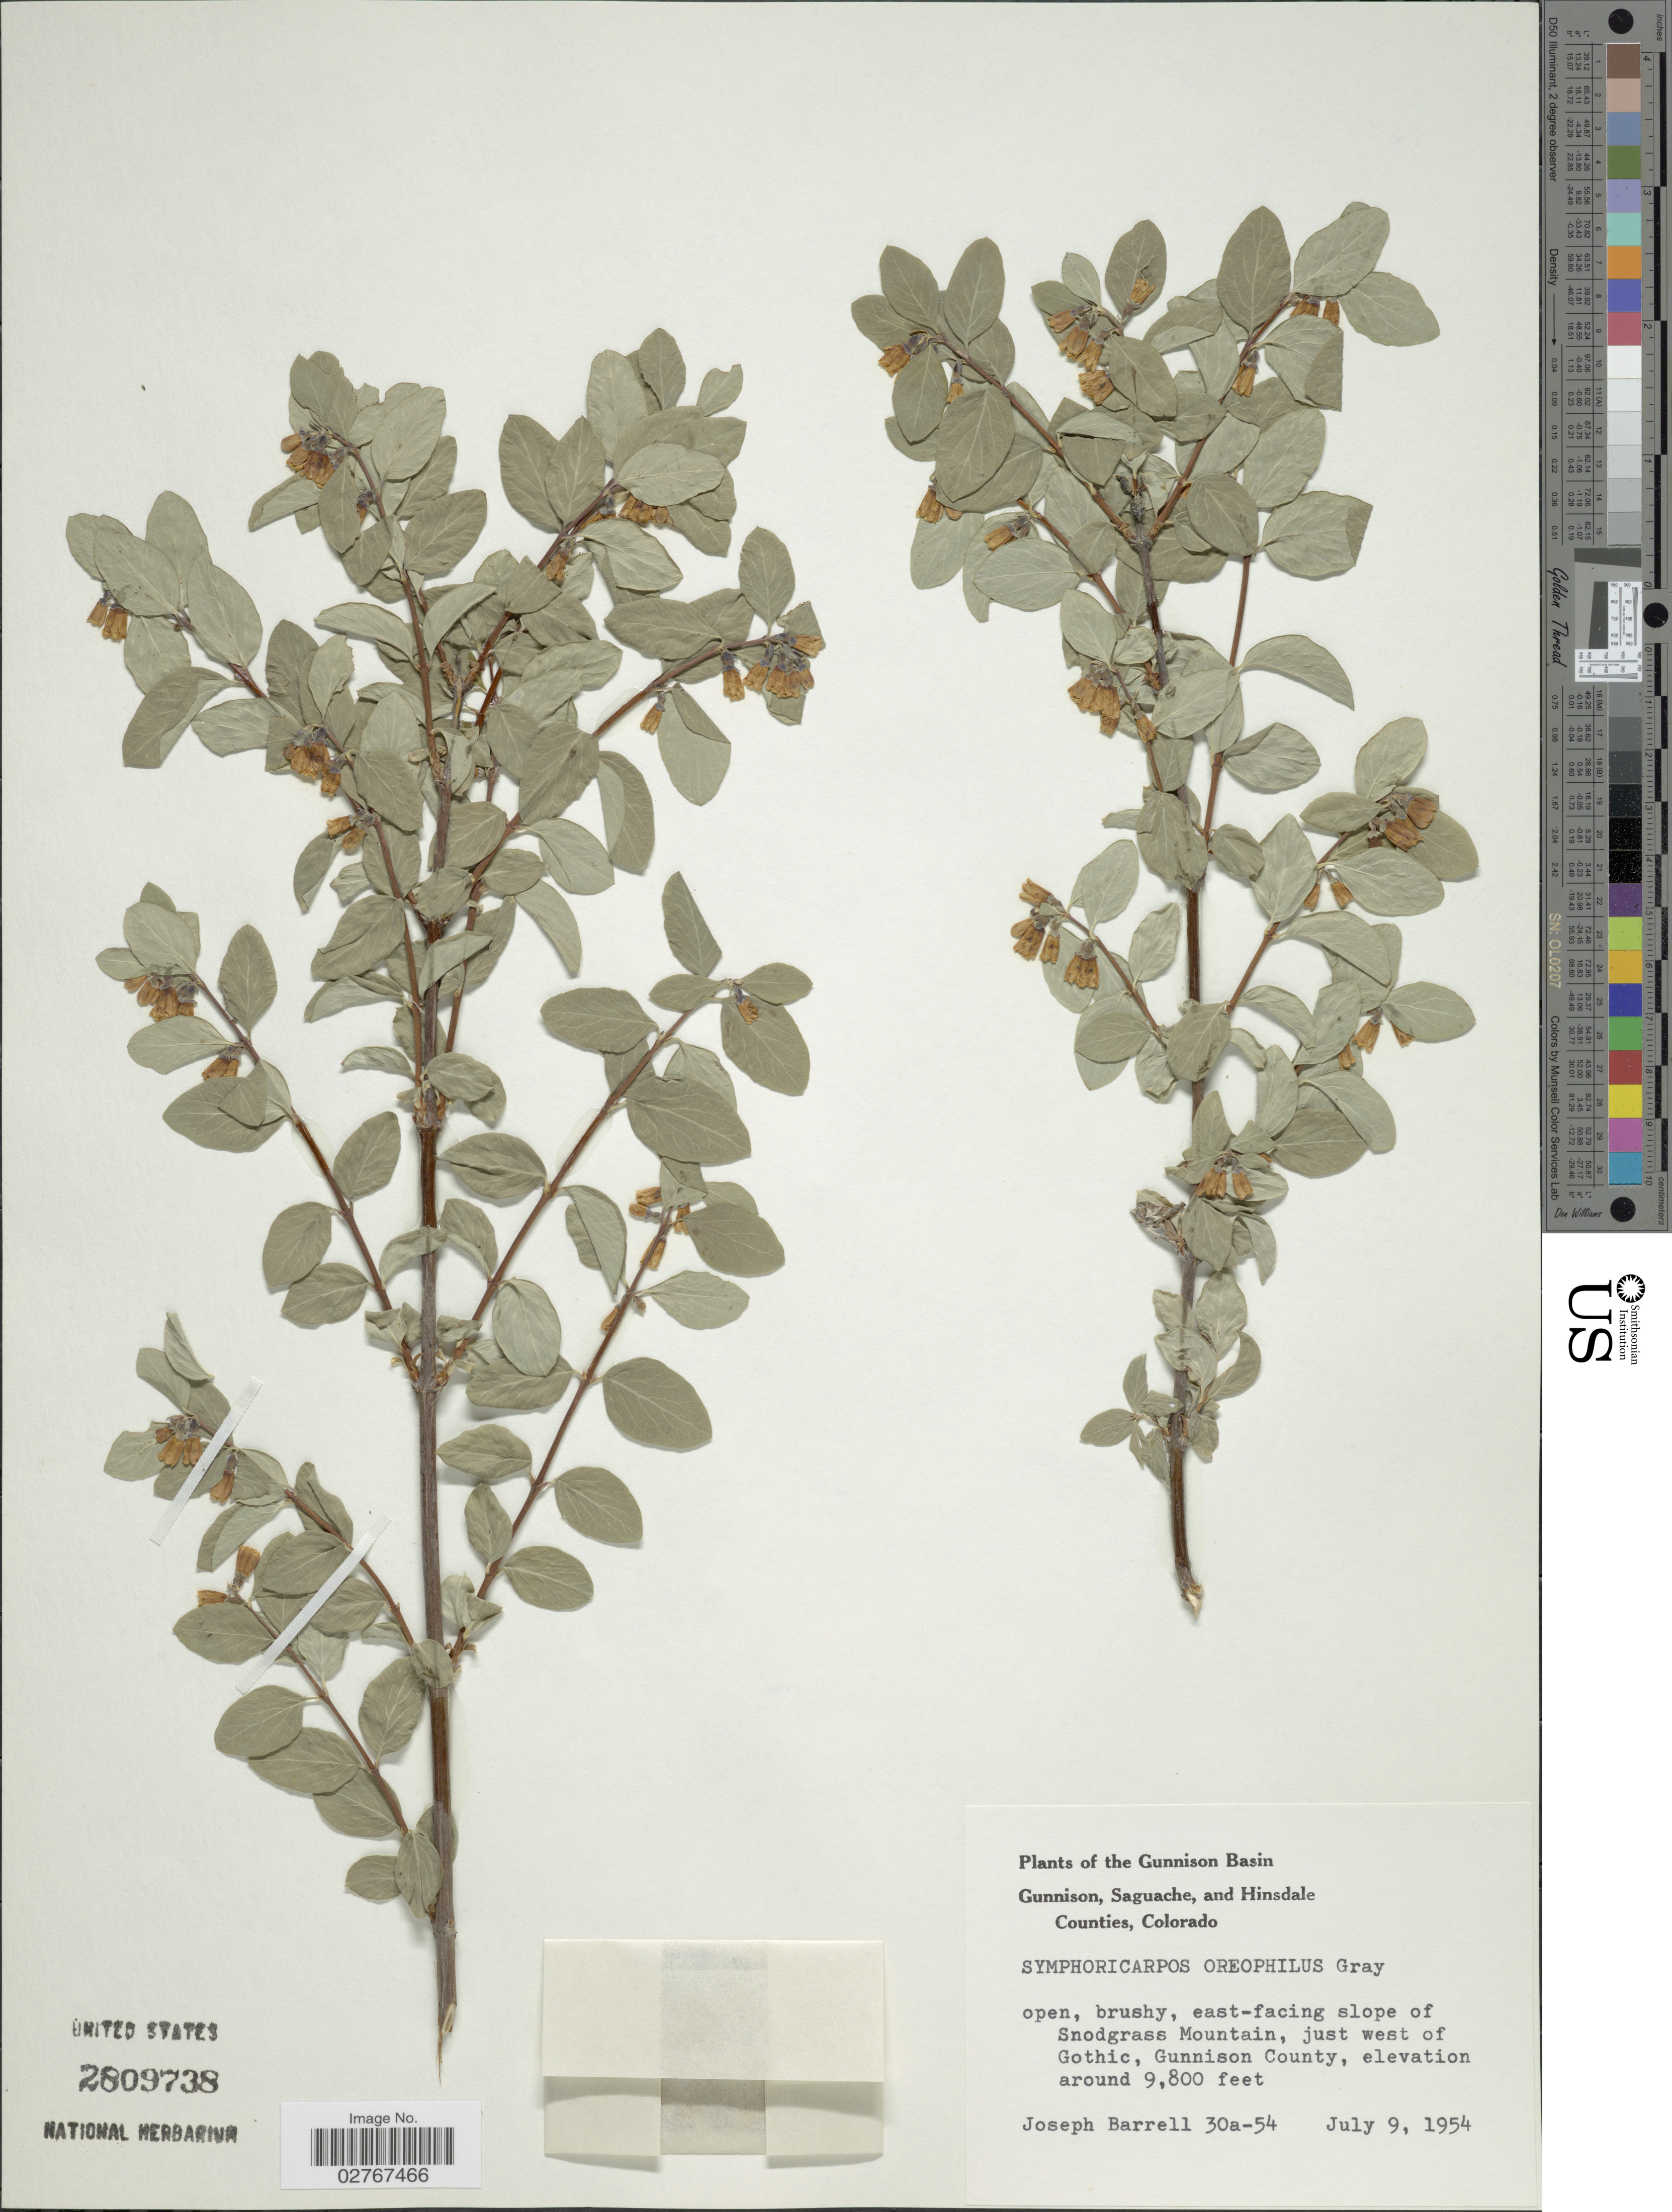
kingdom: Plantae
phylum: Tracheophyta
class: Magnoliopsida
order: Dipsacales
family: Caprifoliaceae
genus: Symphoricarpos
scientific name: Symphoricarpos oreophilus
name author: A. Gray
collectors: J. Barrell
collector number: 30a-54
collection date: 1954-07-09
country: United States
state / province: Colorado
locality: Gunnison Basin, east-facing slope of Snodgrass Mountain, just west of Gothic, Gunnison County.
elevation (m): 2987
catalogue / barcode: US 2809738